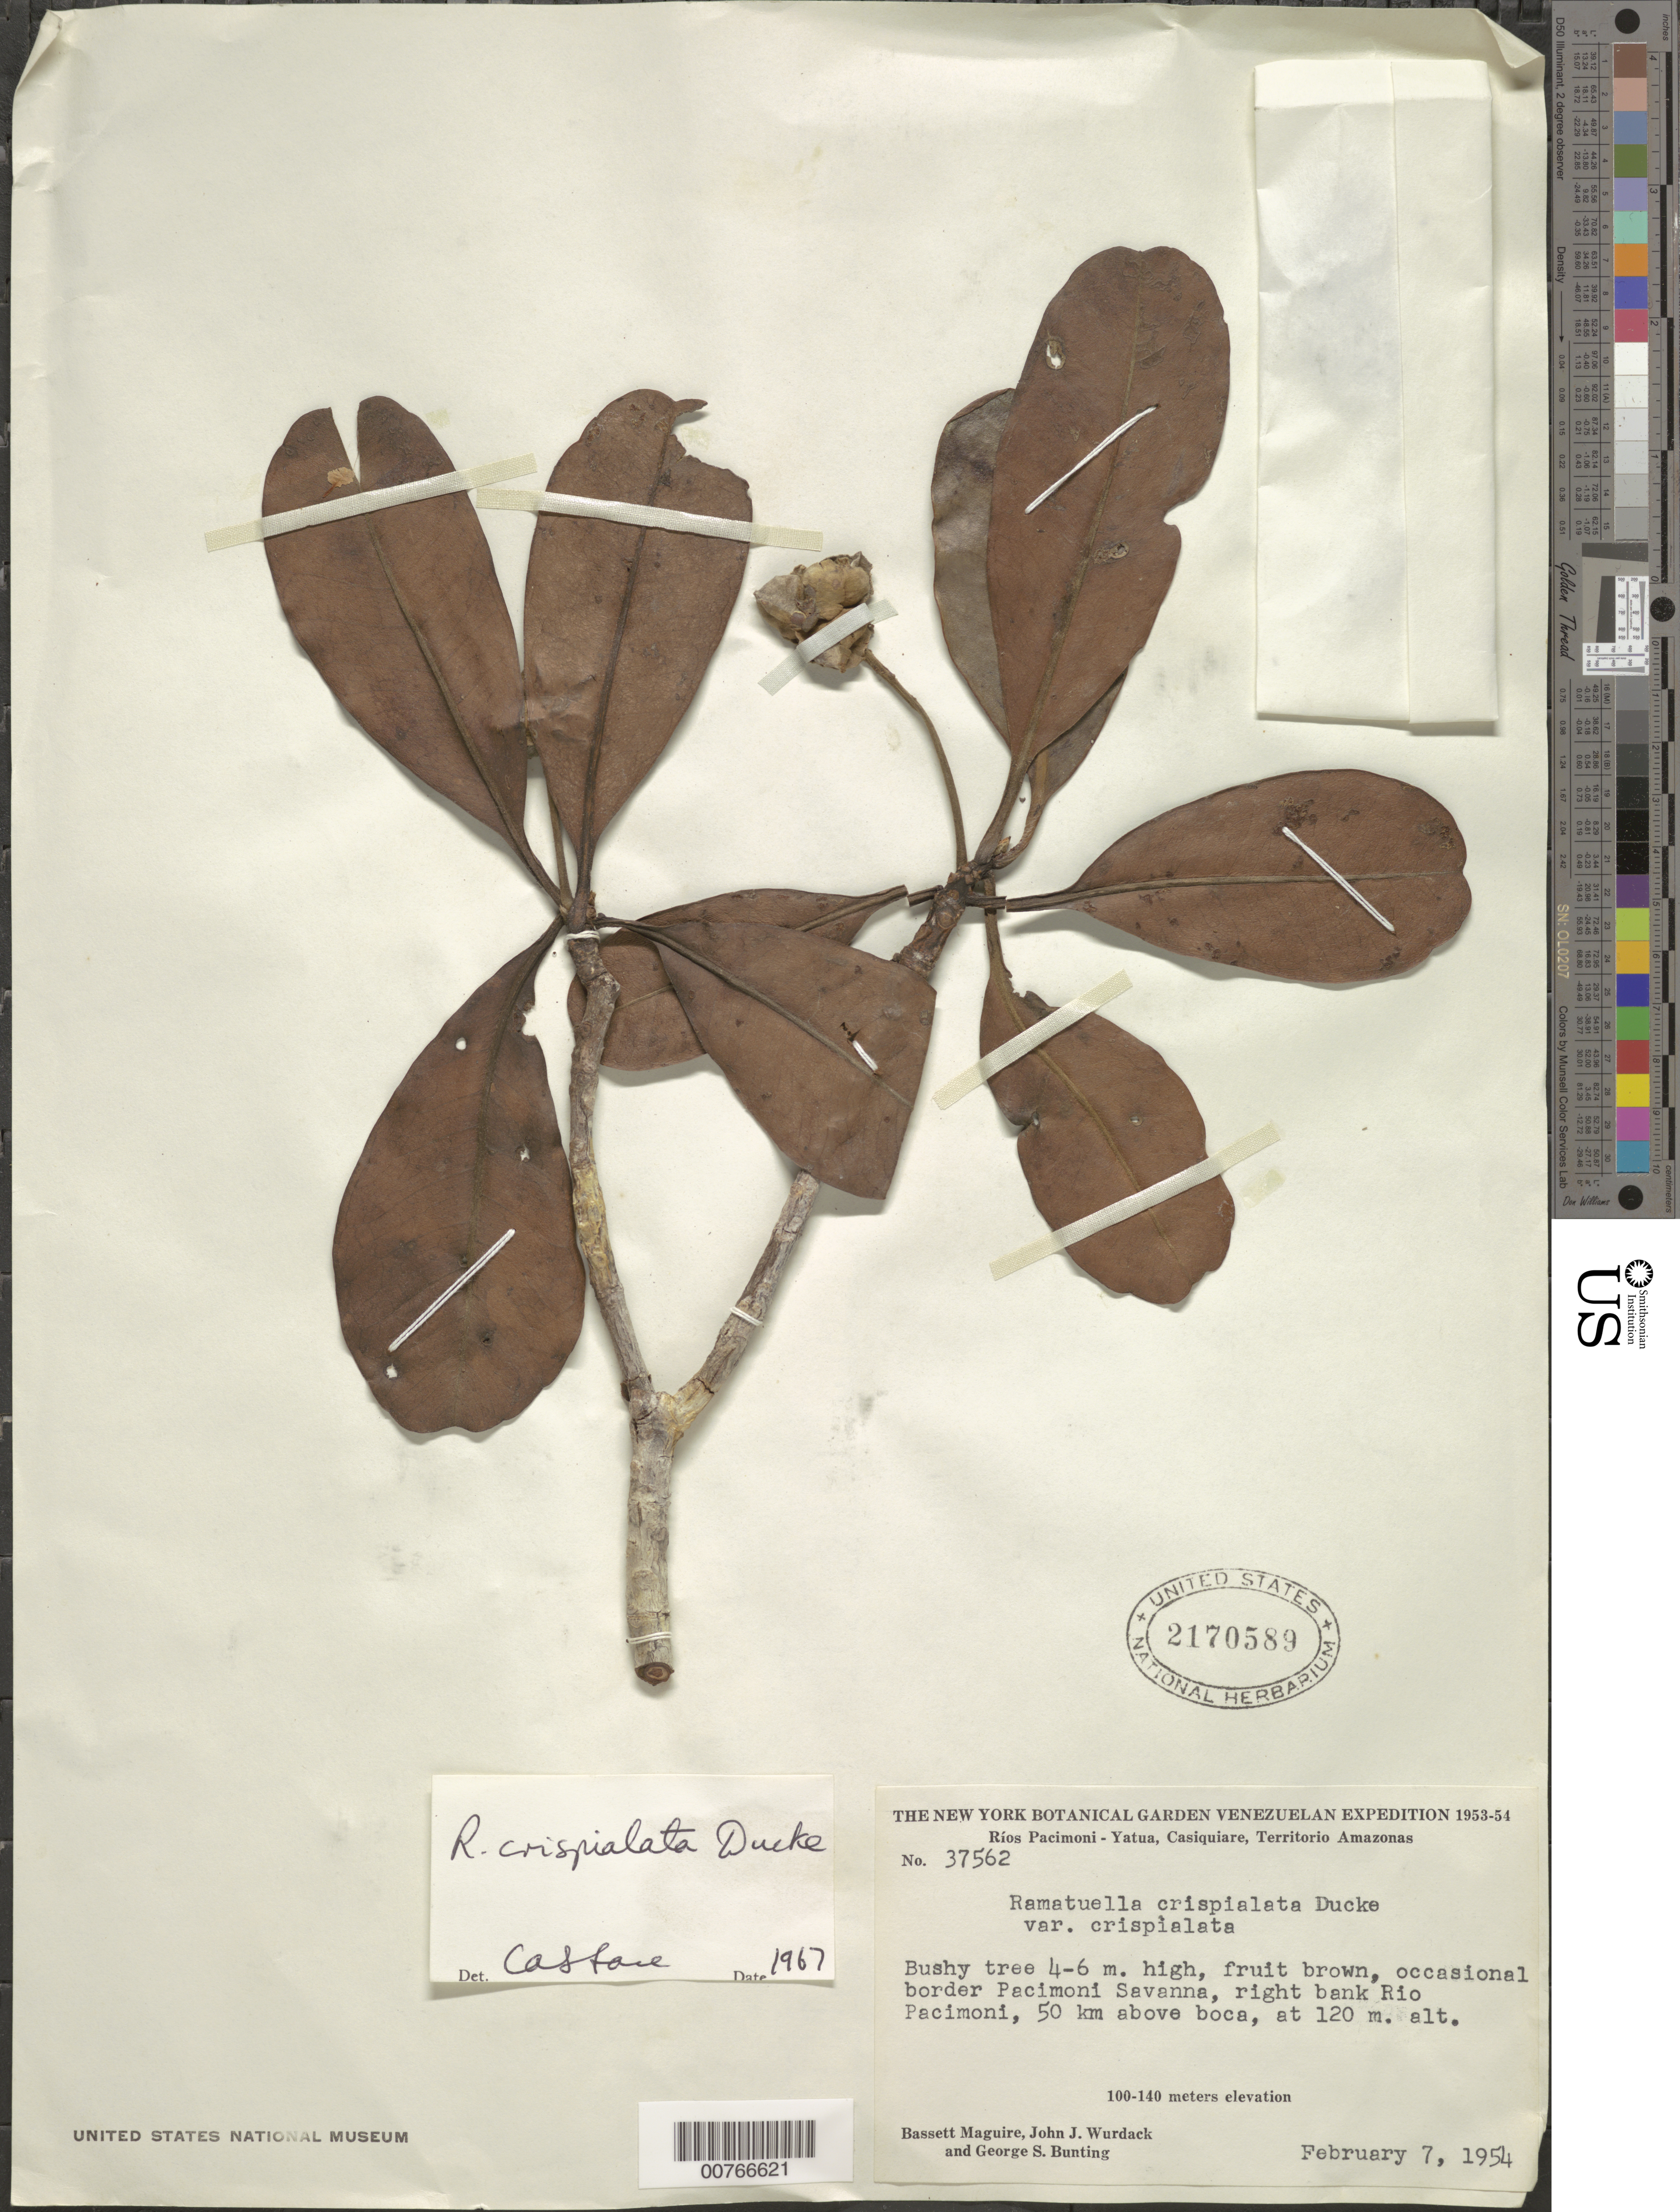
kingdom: Plantae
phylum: Tracheophyta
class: Magnoliopsida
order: Myrtales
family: Combretaceae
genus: Terminalia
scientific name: Terminalia crispialata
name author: (Ducke) Alwan & Stace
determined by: Stace, C. A.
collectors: B. Maguire, J. J. Wurdack & G. S. Bunting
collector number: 37562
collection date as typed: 7-Feb-54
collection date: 1954-02-07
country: Venezuela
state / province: Amazonas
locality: Pacimoni Savanna, Río Pacimoni, 50 km above mouth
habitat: Savanna on right bank of river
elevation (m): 120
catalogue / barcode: US 2170589